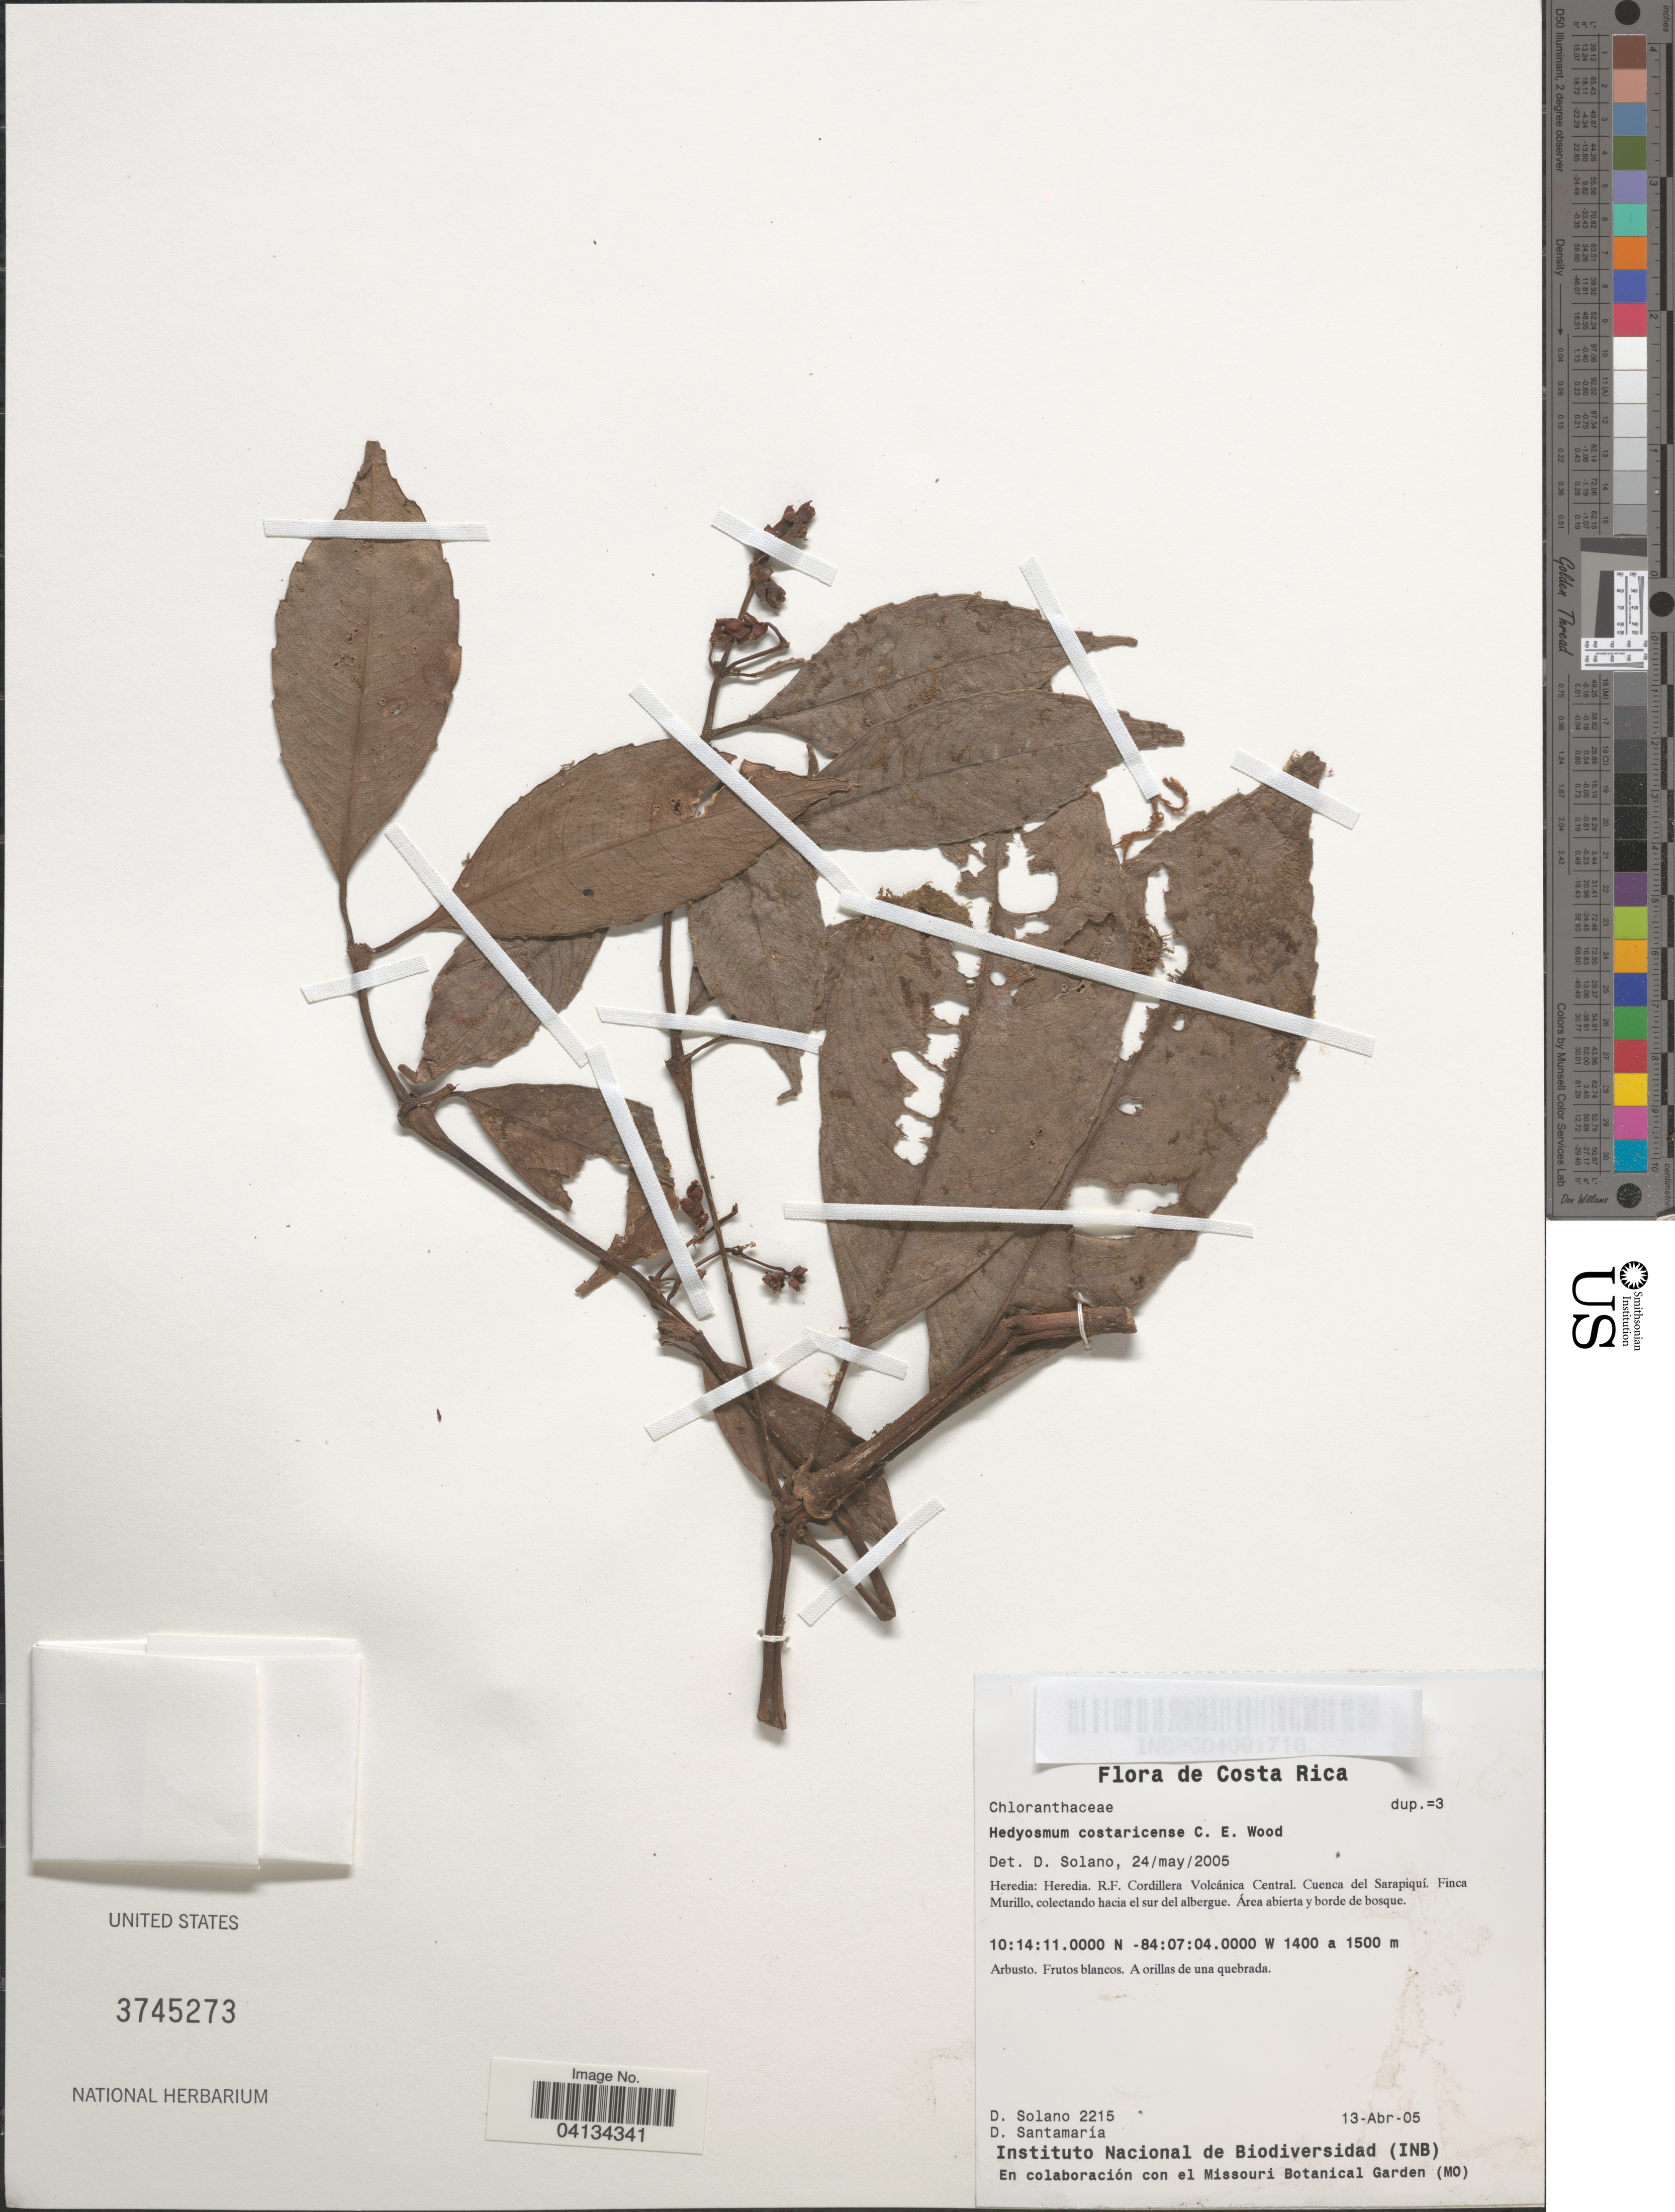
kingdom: Plantae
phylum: Tracheophyta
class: Magnoliopsida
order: Chloranthales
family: Chloranthaceae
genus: Hedyosmum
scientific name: Hedyosmum costaricense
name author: C.E. Wood ex W.C. Burger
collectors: D. Solano & D. Santamaria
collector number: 2215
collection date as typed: Transcribed d/m/y: 13/4/5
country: Costa Rica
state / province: Heredia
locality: Heredia. R.F. Cordillera Volcánica Central. Cuenca del Sarapiquí. Finca Murillo, colectando hacia el sur del albergue.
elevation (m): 1400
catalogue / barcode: US 3745273